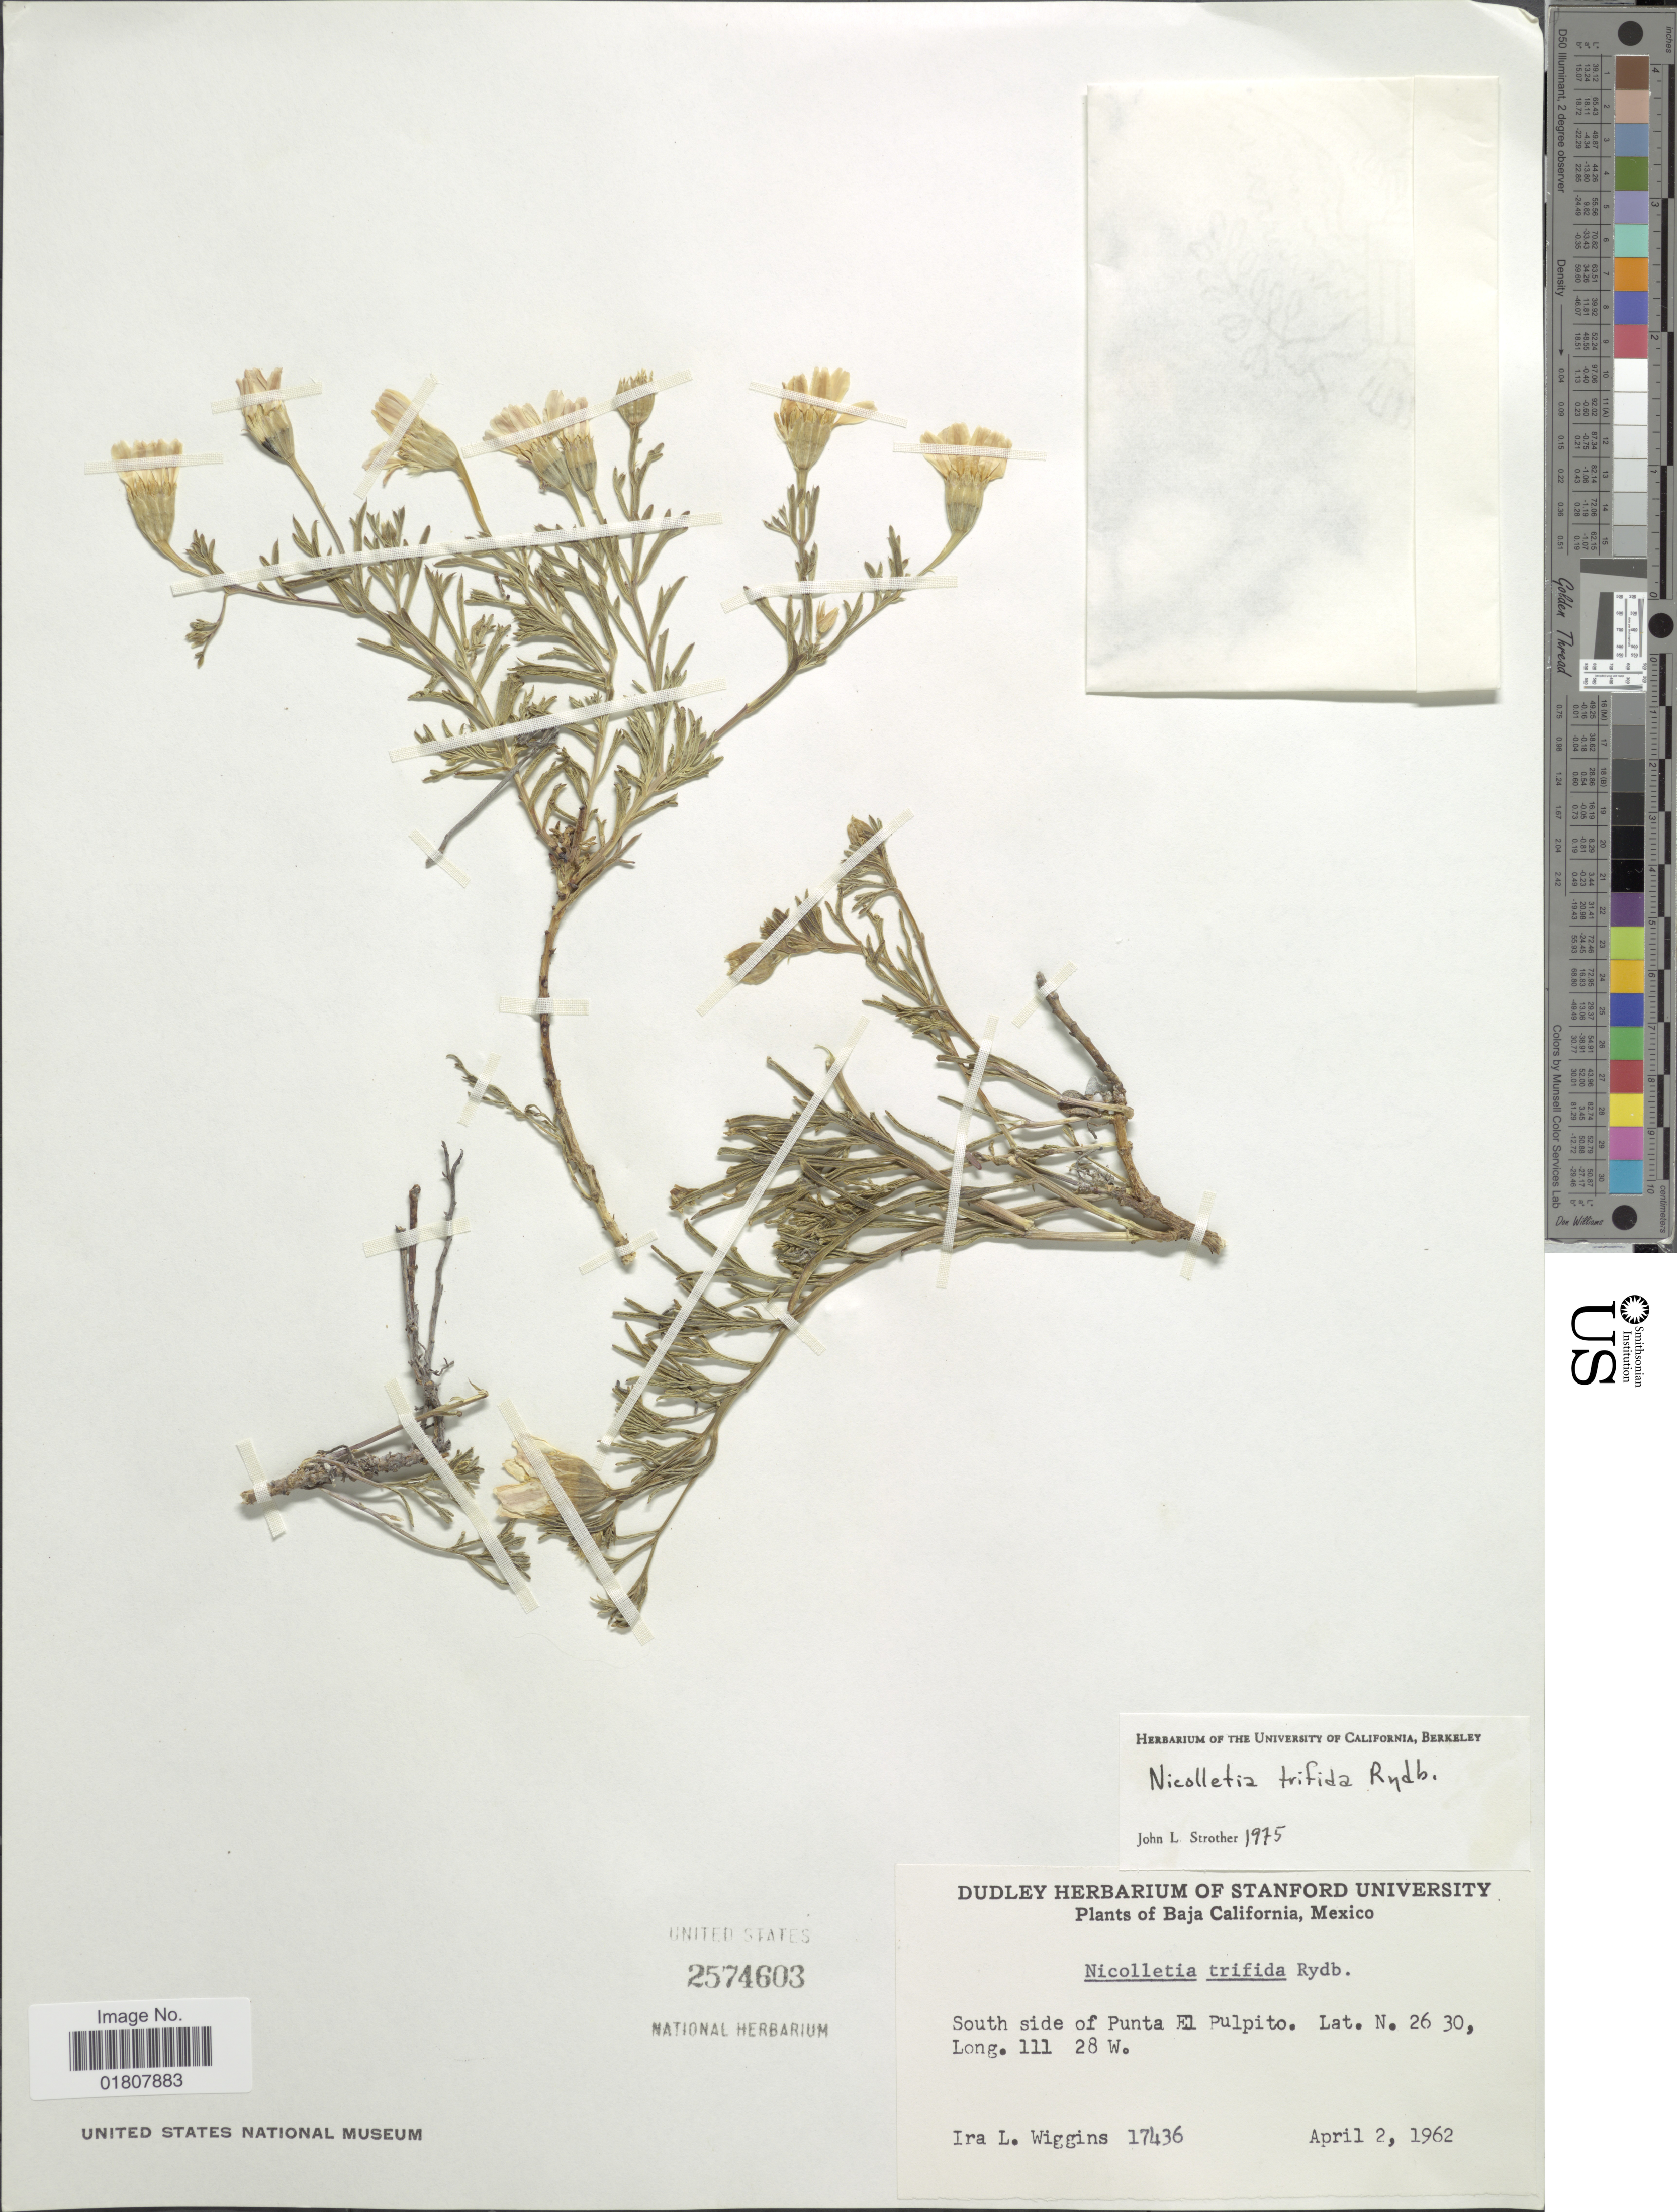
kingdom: Plantae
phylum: Tracheophyta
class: Magnoliopsida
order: Asterales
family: Asteraceae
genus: Nicolletia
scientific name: Nicolletia trifida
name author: Rydb.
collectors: I. L. Wiggins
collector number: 17436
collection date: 1962-04-02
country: Mexico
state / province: Baja California Sur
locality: South side of Punta El Pulpito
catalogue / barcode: US 2574603